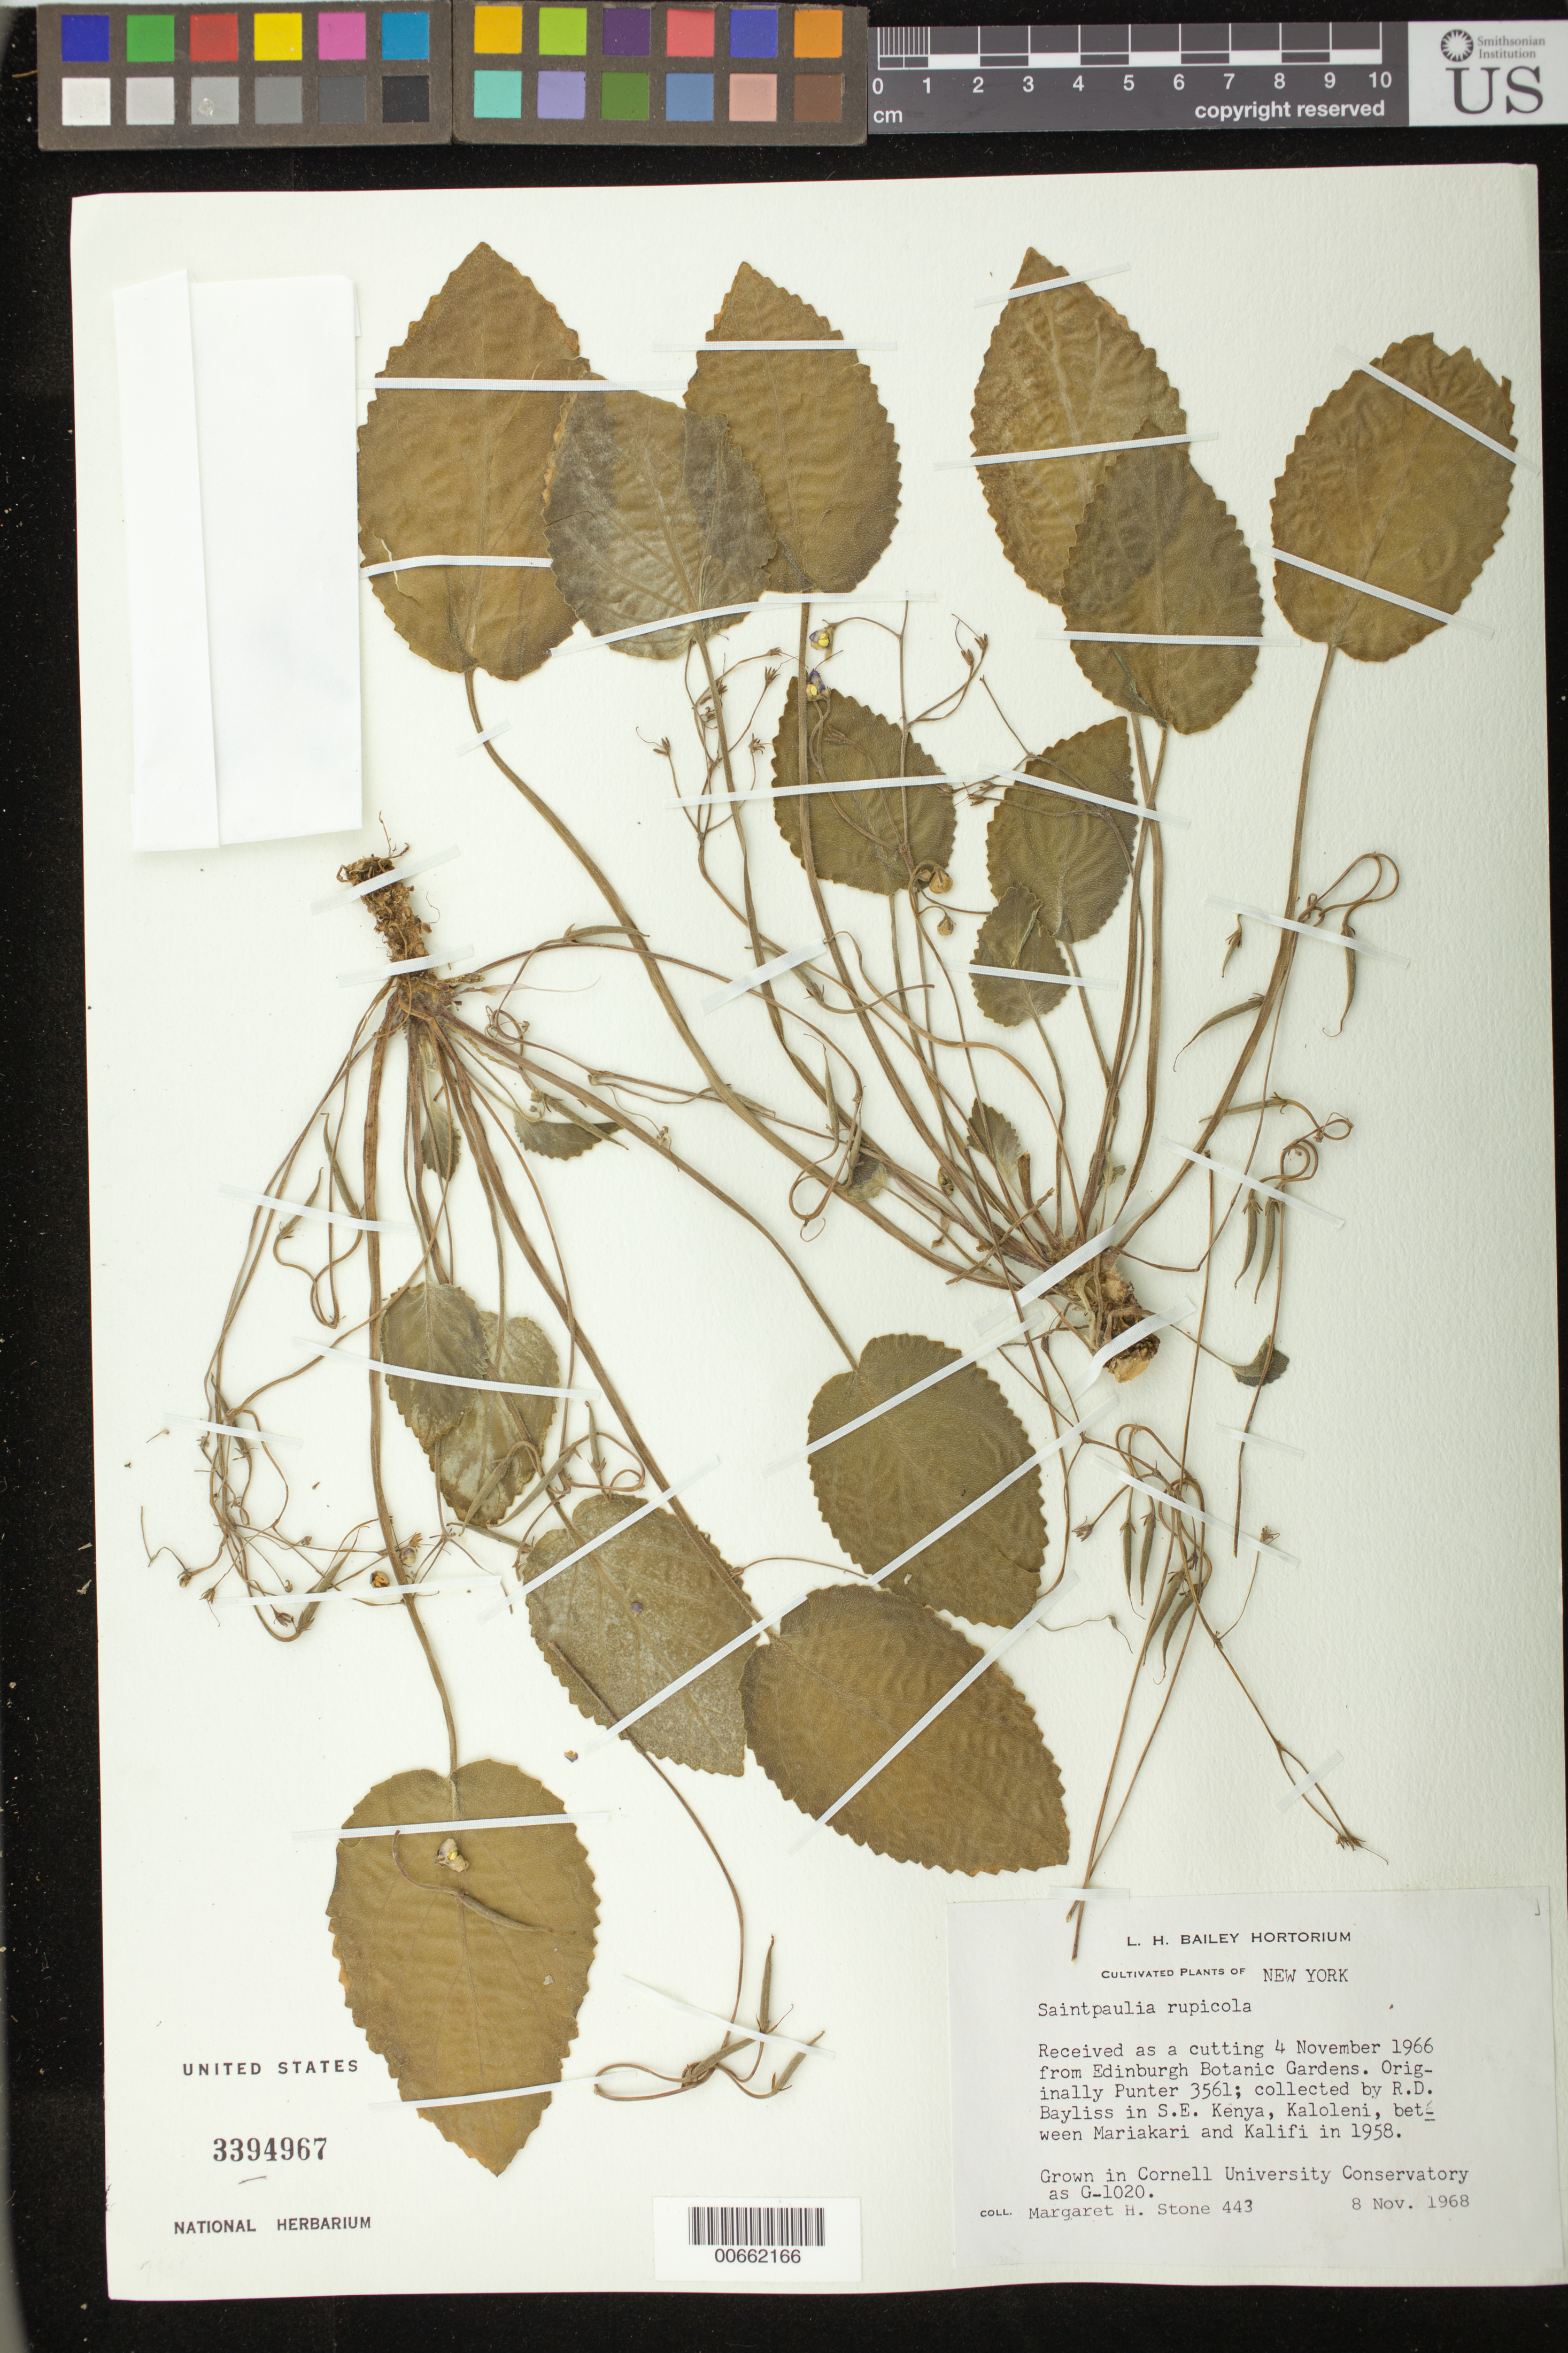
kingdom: Plantae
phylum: Tracheophyta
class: Magnoliopsida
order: Lamiales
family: Gesneriaceae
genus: Streptocarpus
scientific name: Streptocarpus ionanthus subsp. rupicola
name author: (B.L. Burtt) Christenh.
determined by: Skog, Laurence E.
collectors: M. Stone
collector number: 443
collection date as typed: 08 Nov 1968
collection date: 1968-11-08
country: United States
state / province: New York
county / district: Tompkins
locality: Cornell University greenhouse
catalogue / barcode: US 3394967